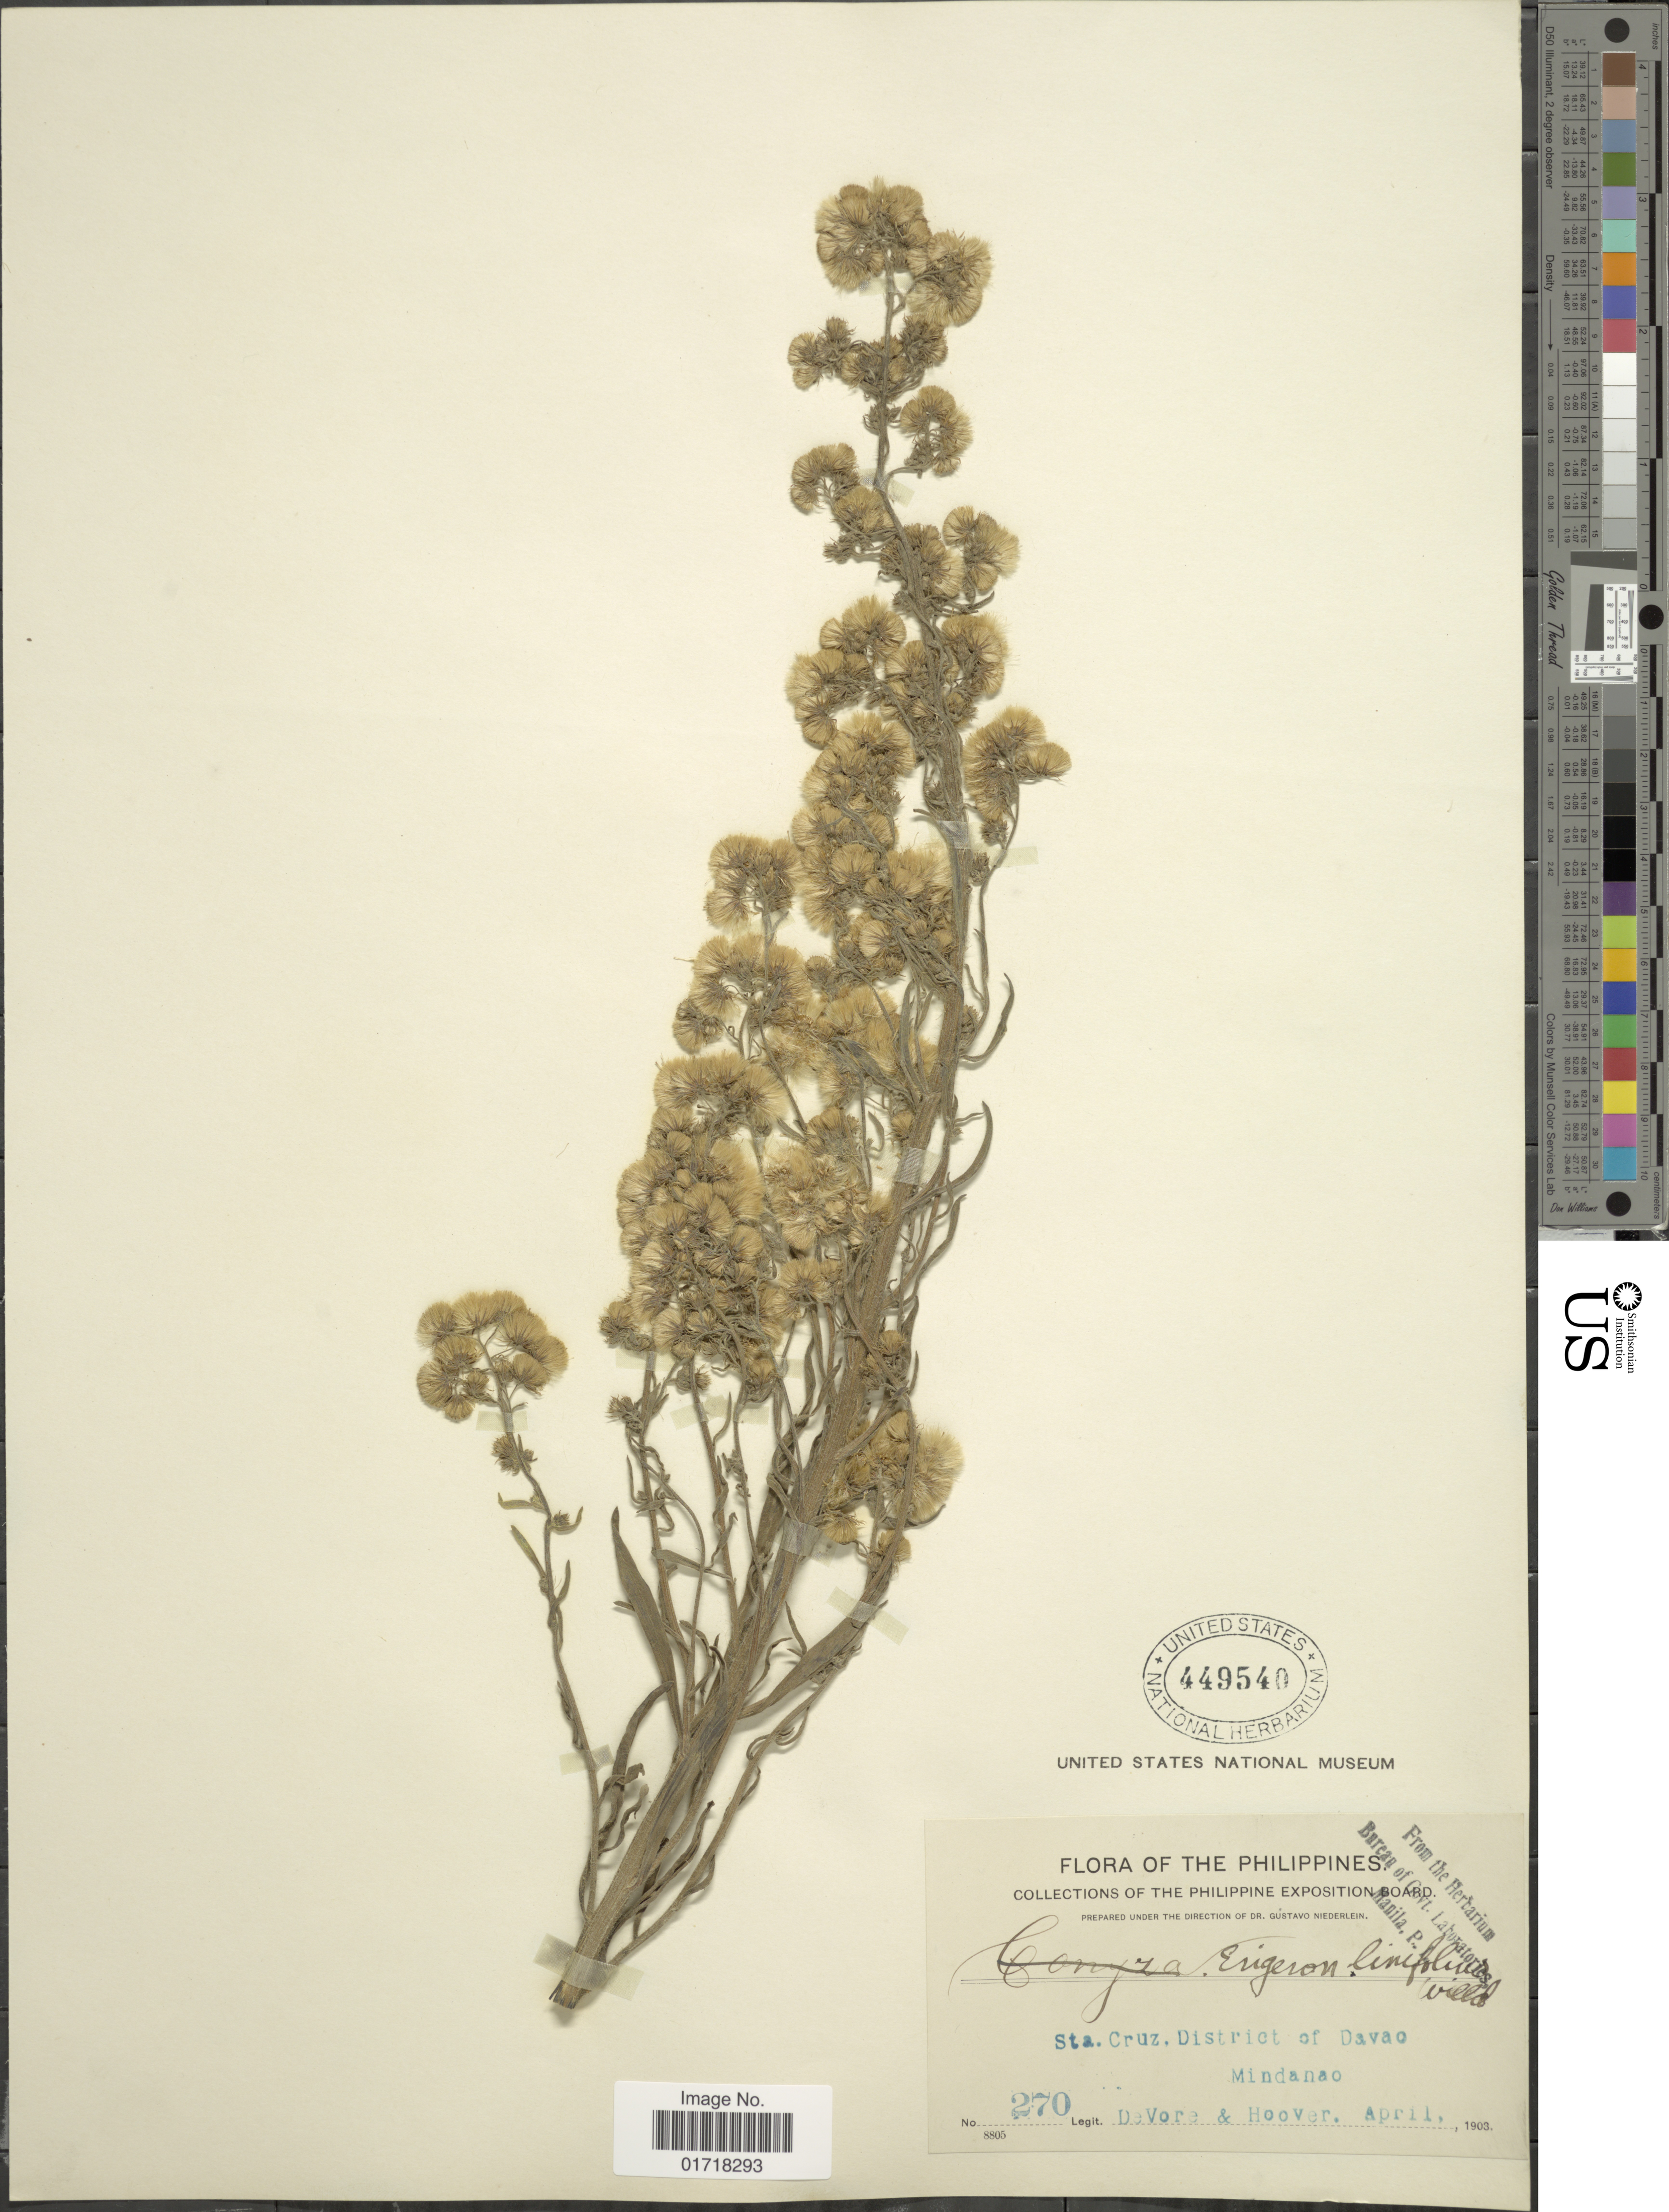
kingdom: Plantae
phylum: Tracheophyta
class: Magnoliopsida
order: Asterales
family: Asteraceae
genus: Erigeron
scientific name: Erigeron bonariensis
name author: L.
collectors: -. DeVore & -- Hoover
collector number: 270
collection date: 1903-04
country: Philippines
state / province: Davao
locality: Sta. Cruz, District of Davao, Mindanao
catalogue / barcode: US 449540